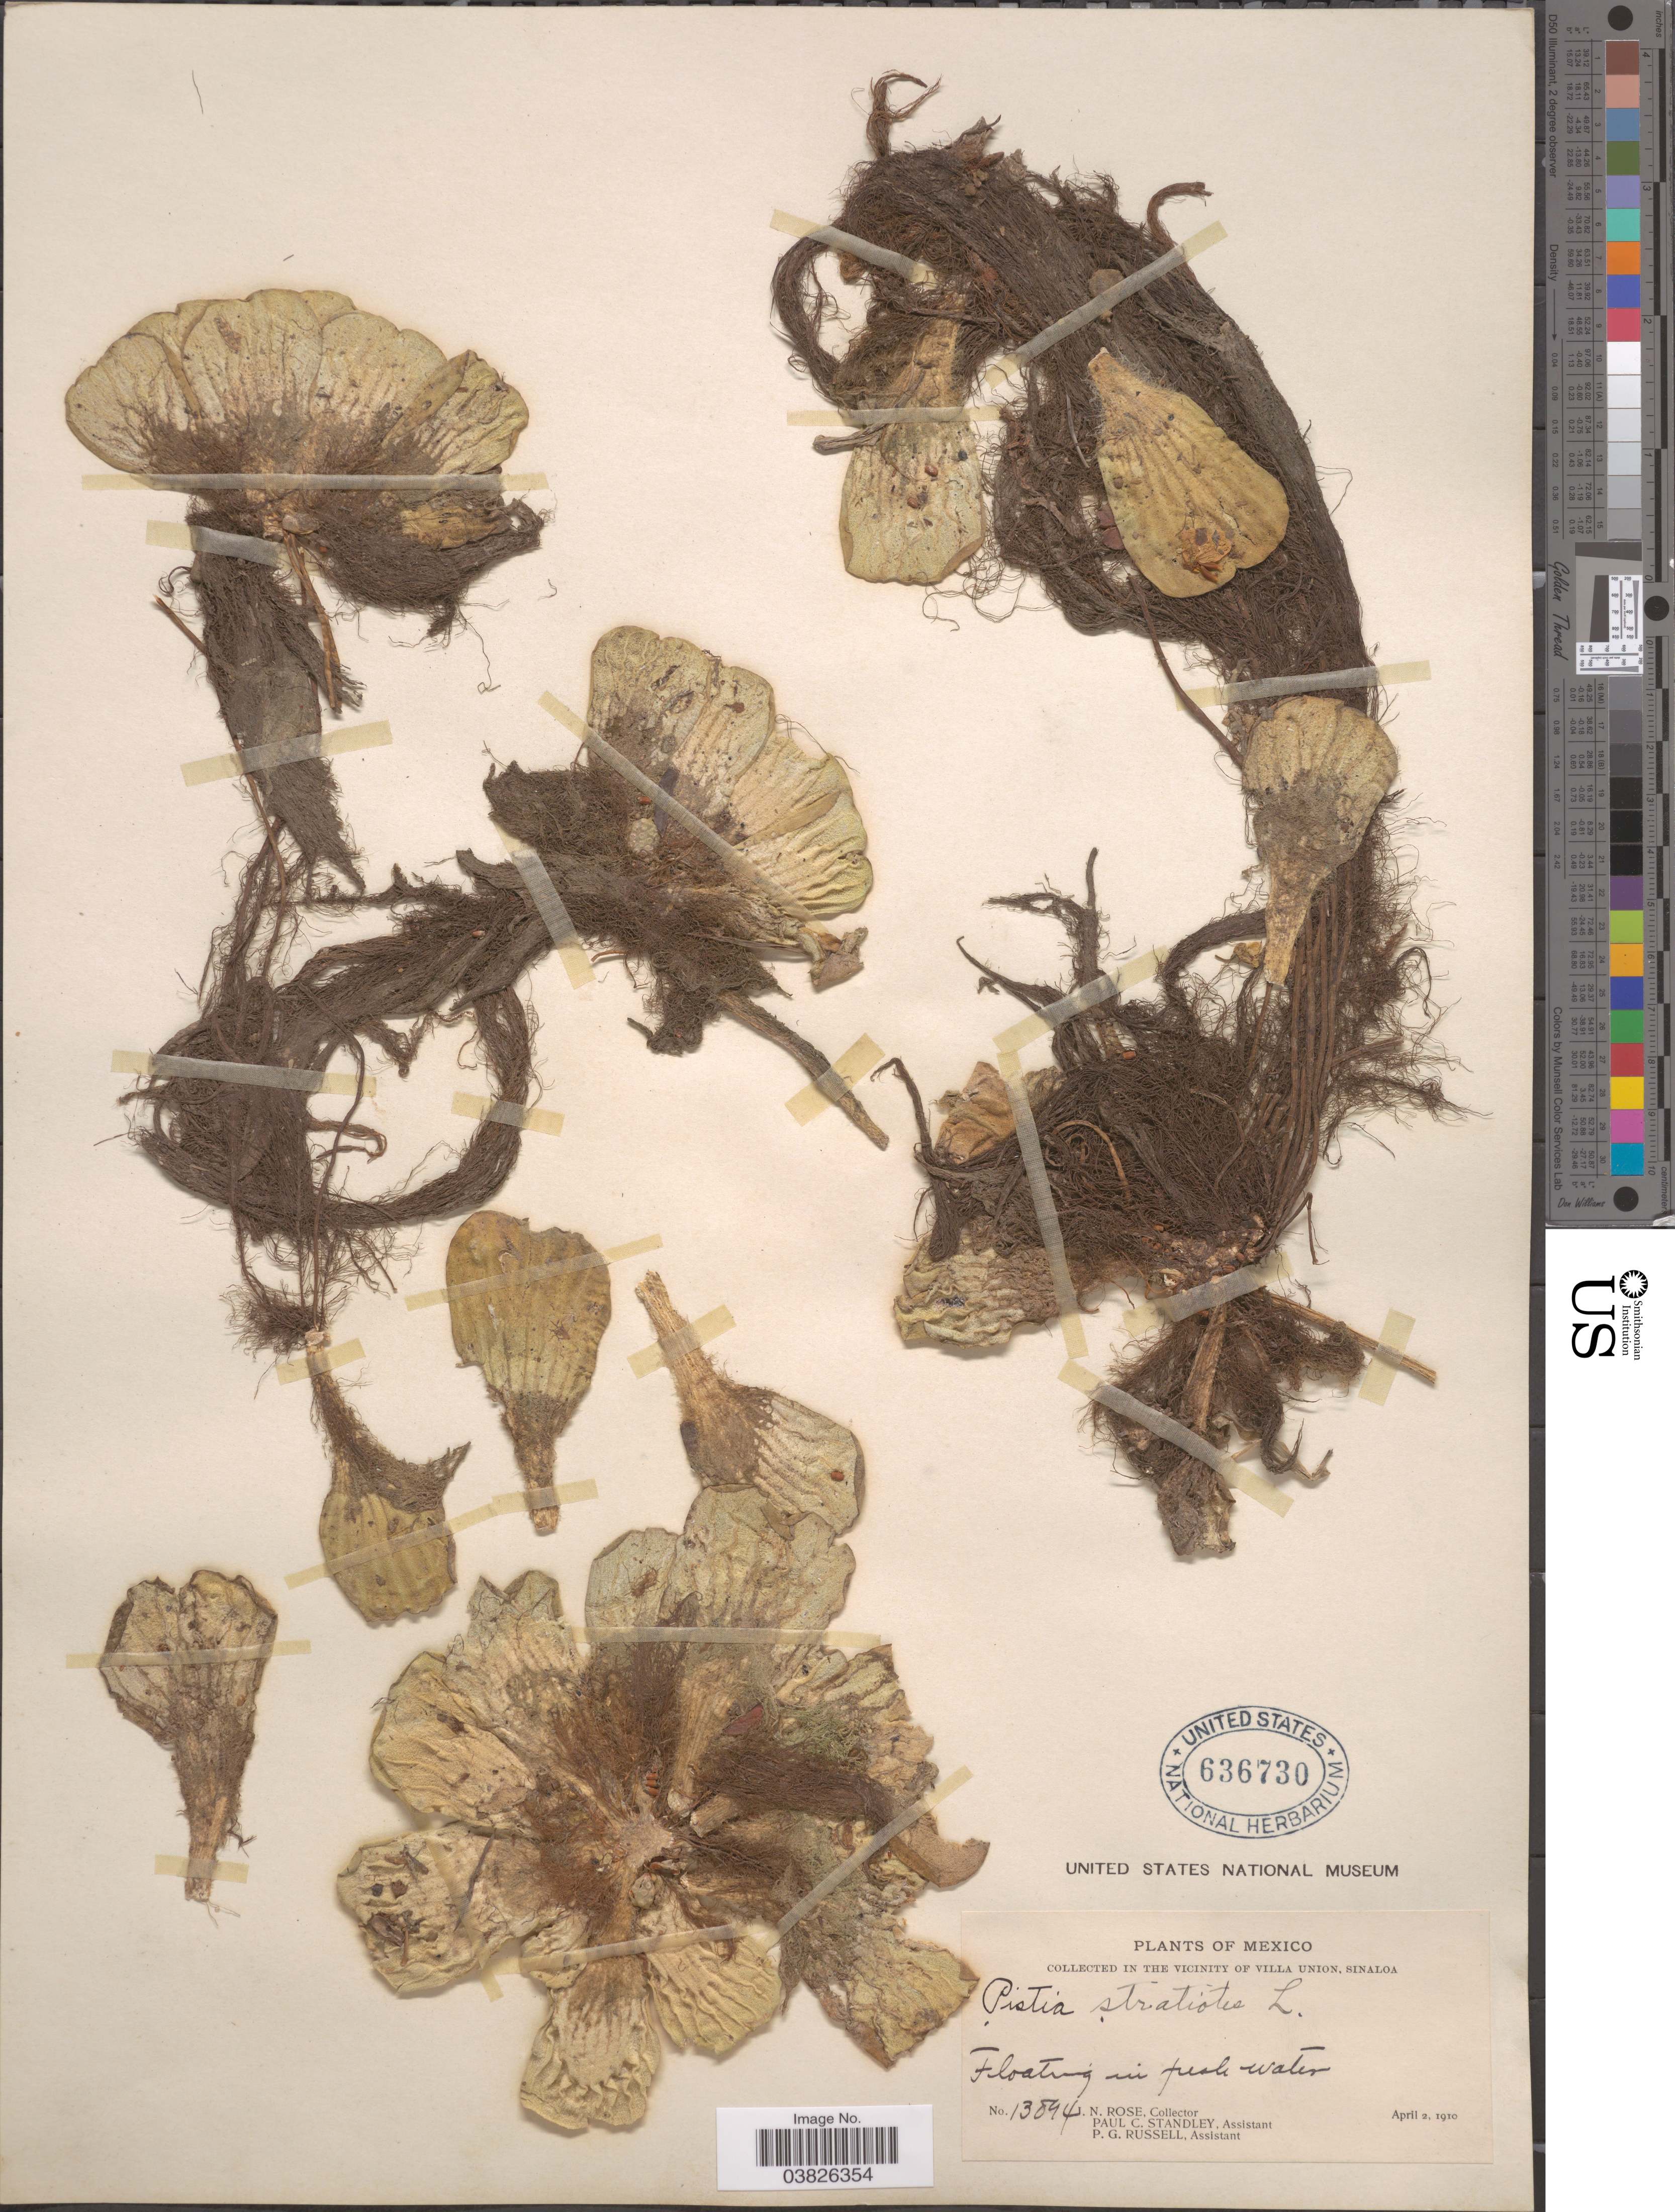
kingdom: Plantae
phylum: Tracheophyta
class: Liliopsida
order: Alismatales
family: Araceae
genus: Pistia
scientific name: Pistia stratiotes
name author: L.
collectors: J. N. Rose, P. C. Standley & P. G. Russell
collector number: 13894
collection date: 1910-04-02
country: Mexico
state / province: Sinaloa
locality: In the Vicinity of Villa Union.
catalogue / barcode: US 636730